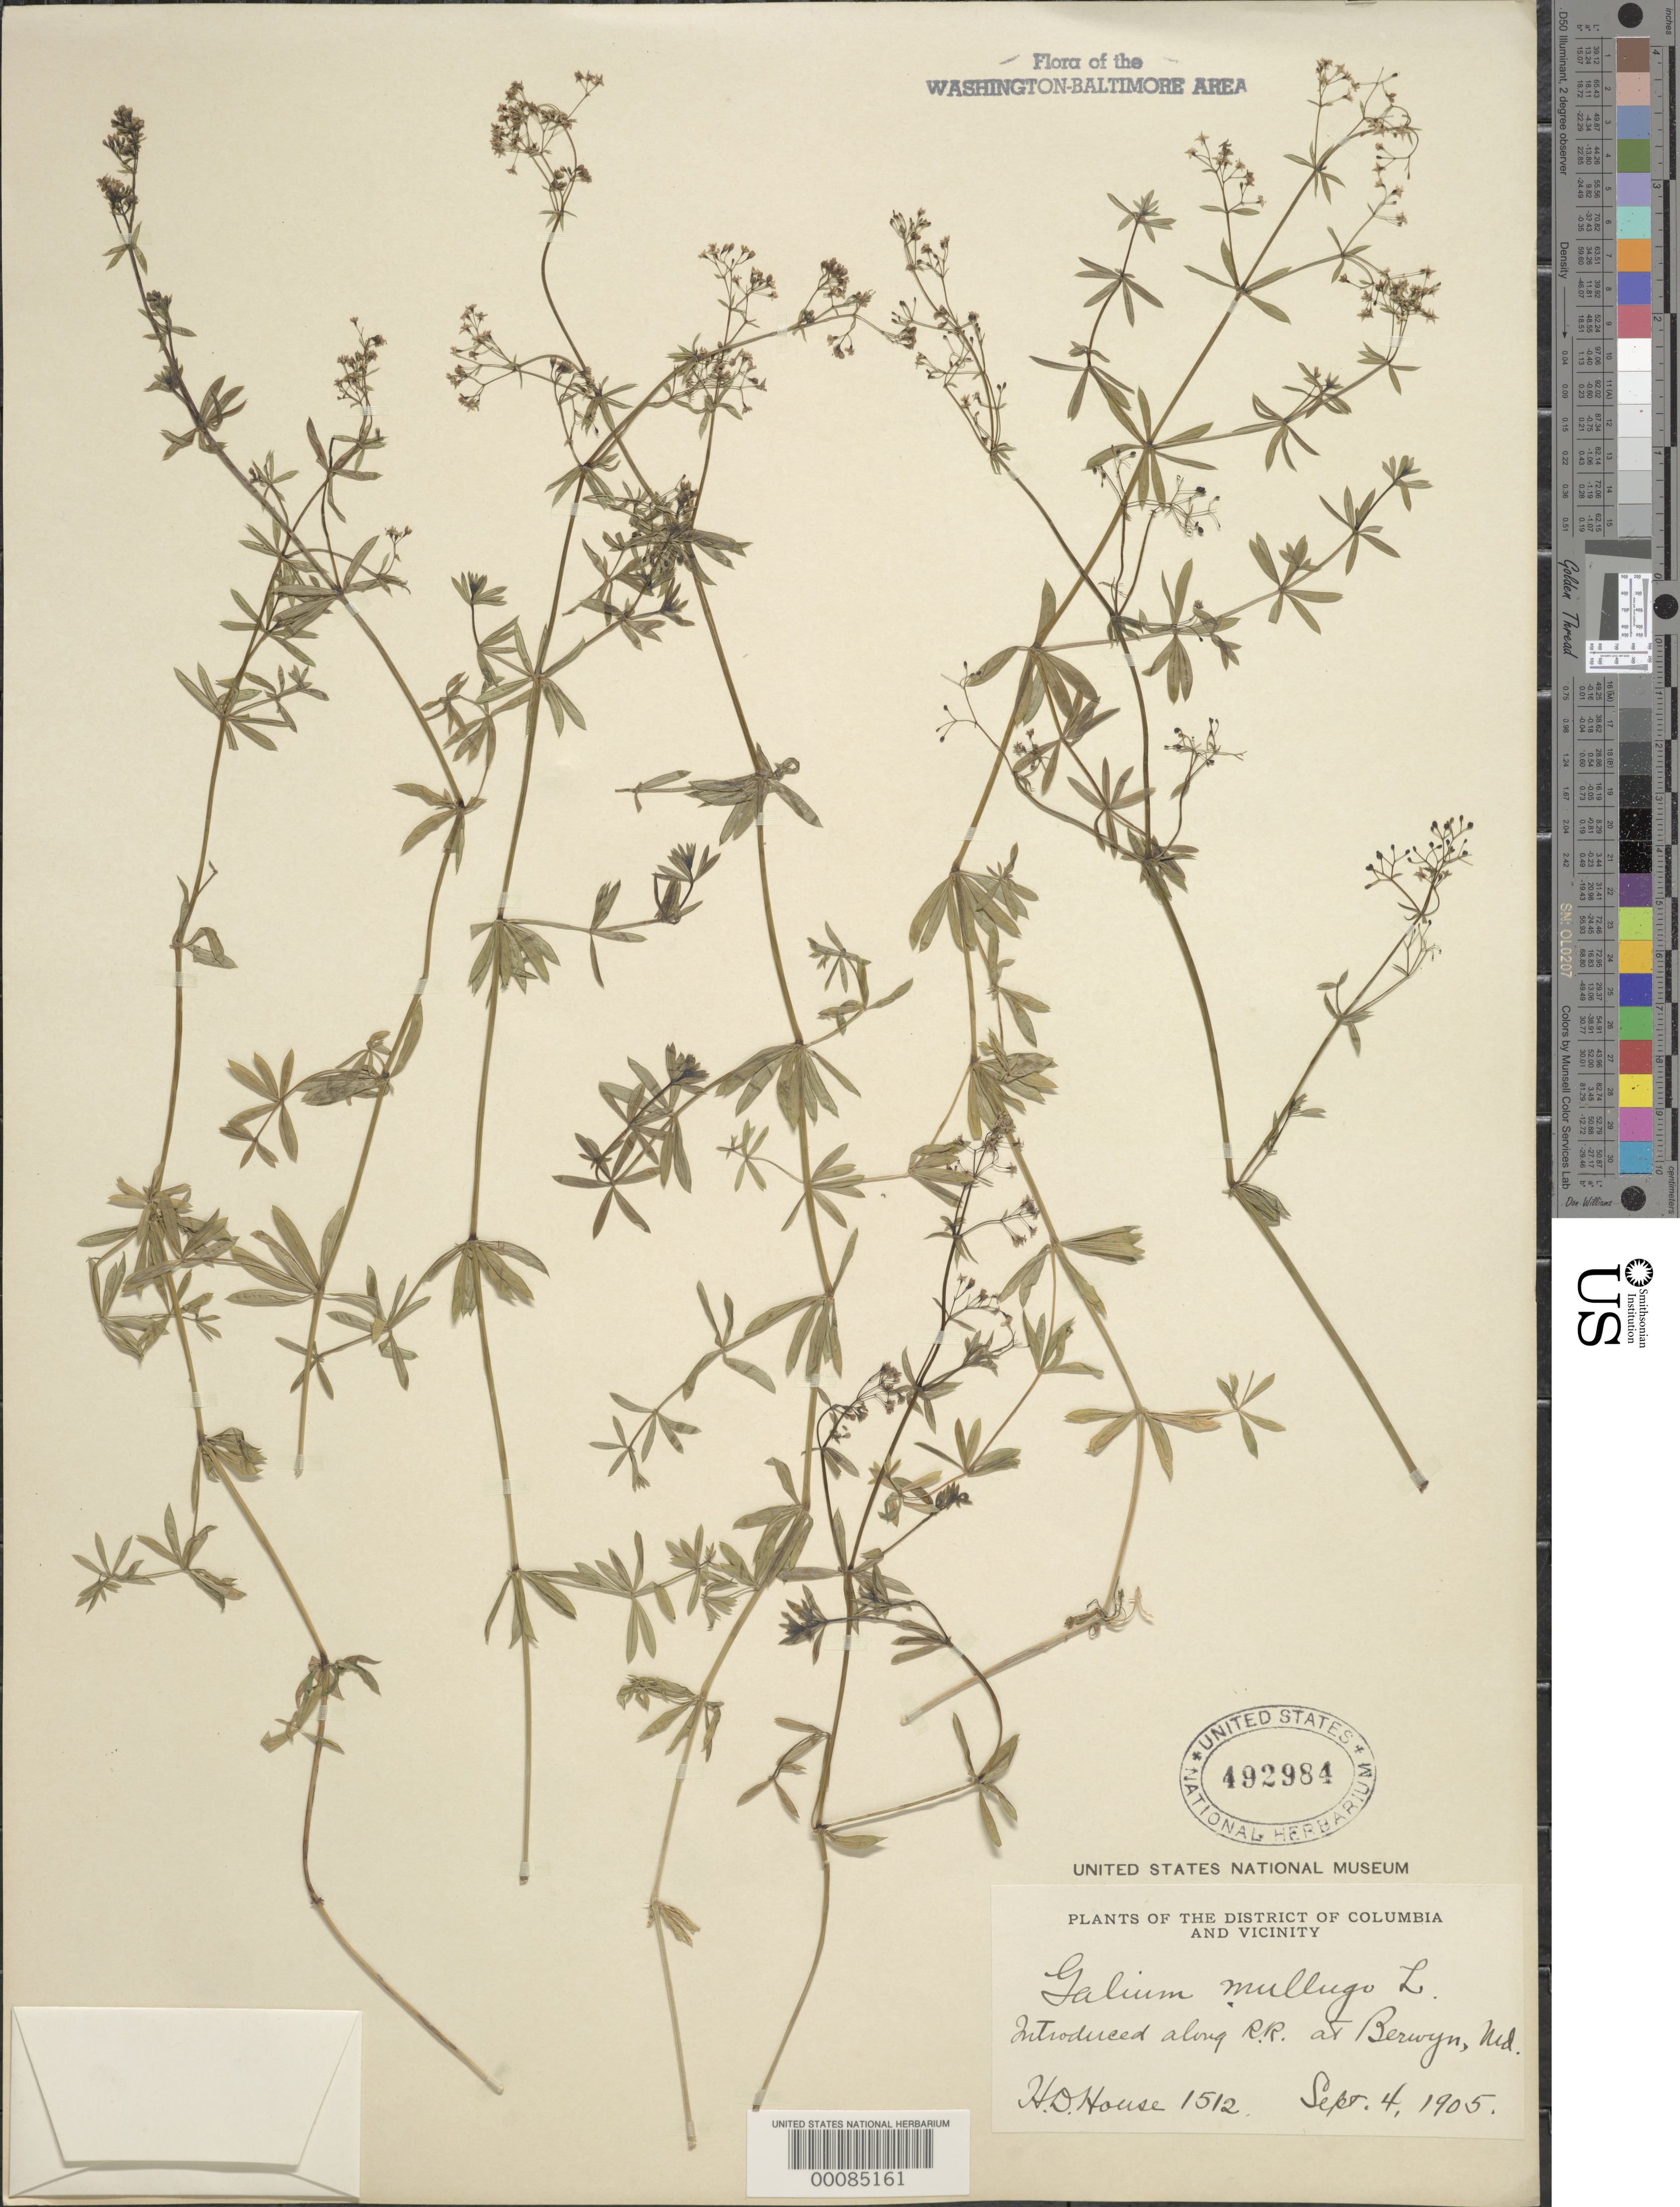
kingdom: Plantae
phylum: Tracheophyta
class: Magnoliopsida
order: Gentianales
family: Rubiaceae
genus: Galium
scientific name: Galium mollugo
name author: L.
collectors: H. D. House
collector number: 1512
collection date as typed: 04 Sep 1905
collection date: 1905-09-04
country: United States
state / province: Maryland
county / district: Prince George's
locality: Berwyn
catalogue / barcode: US 492984